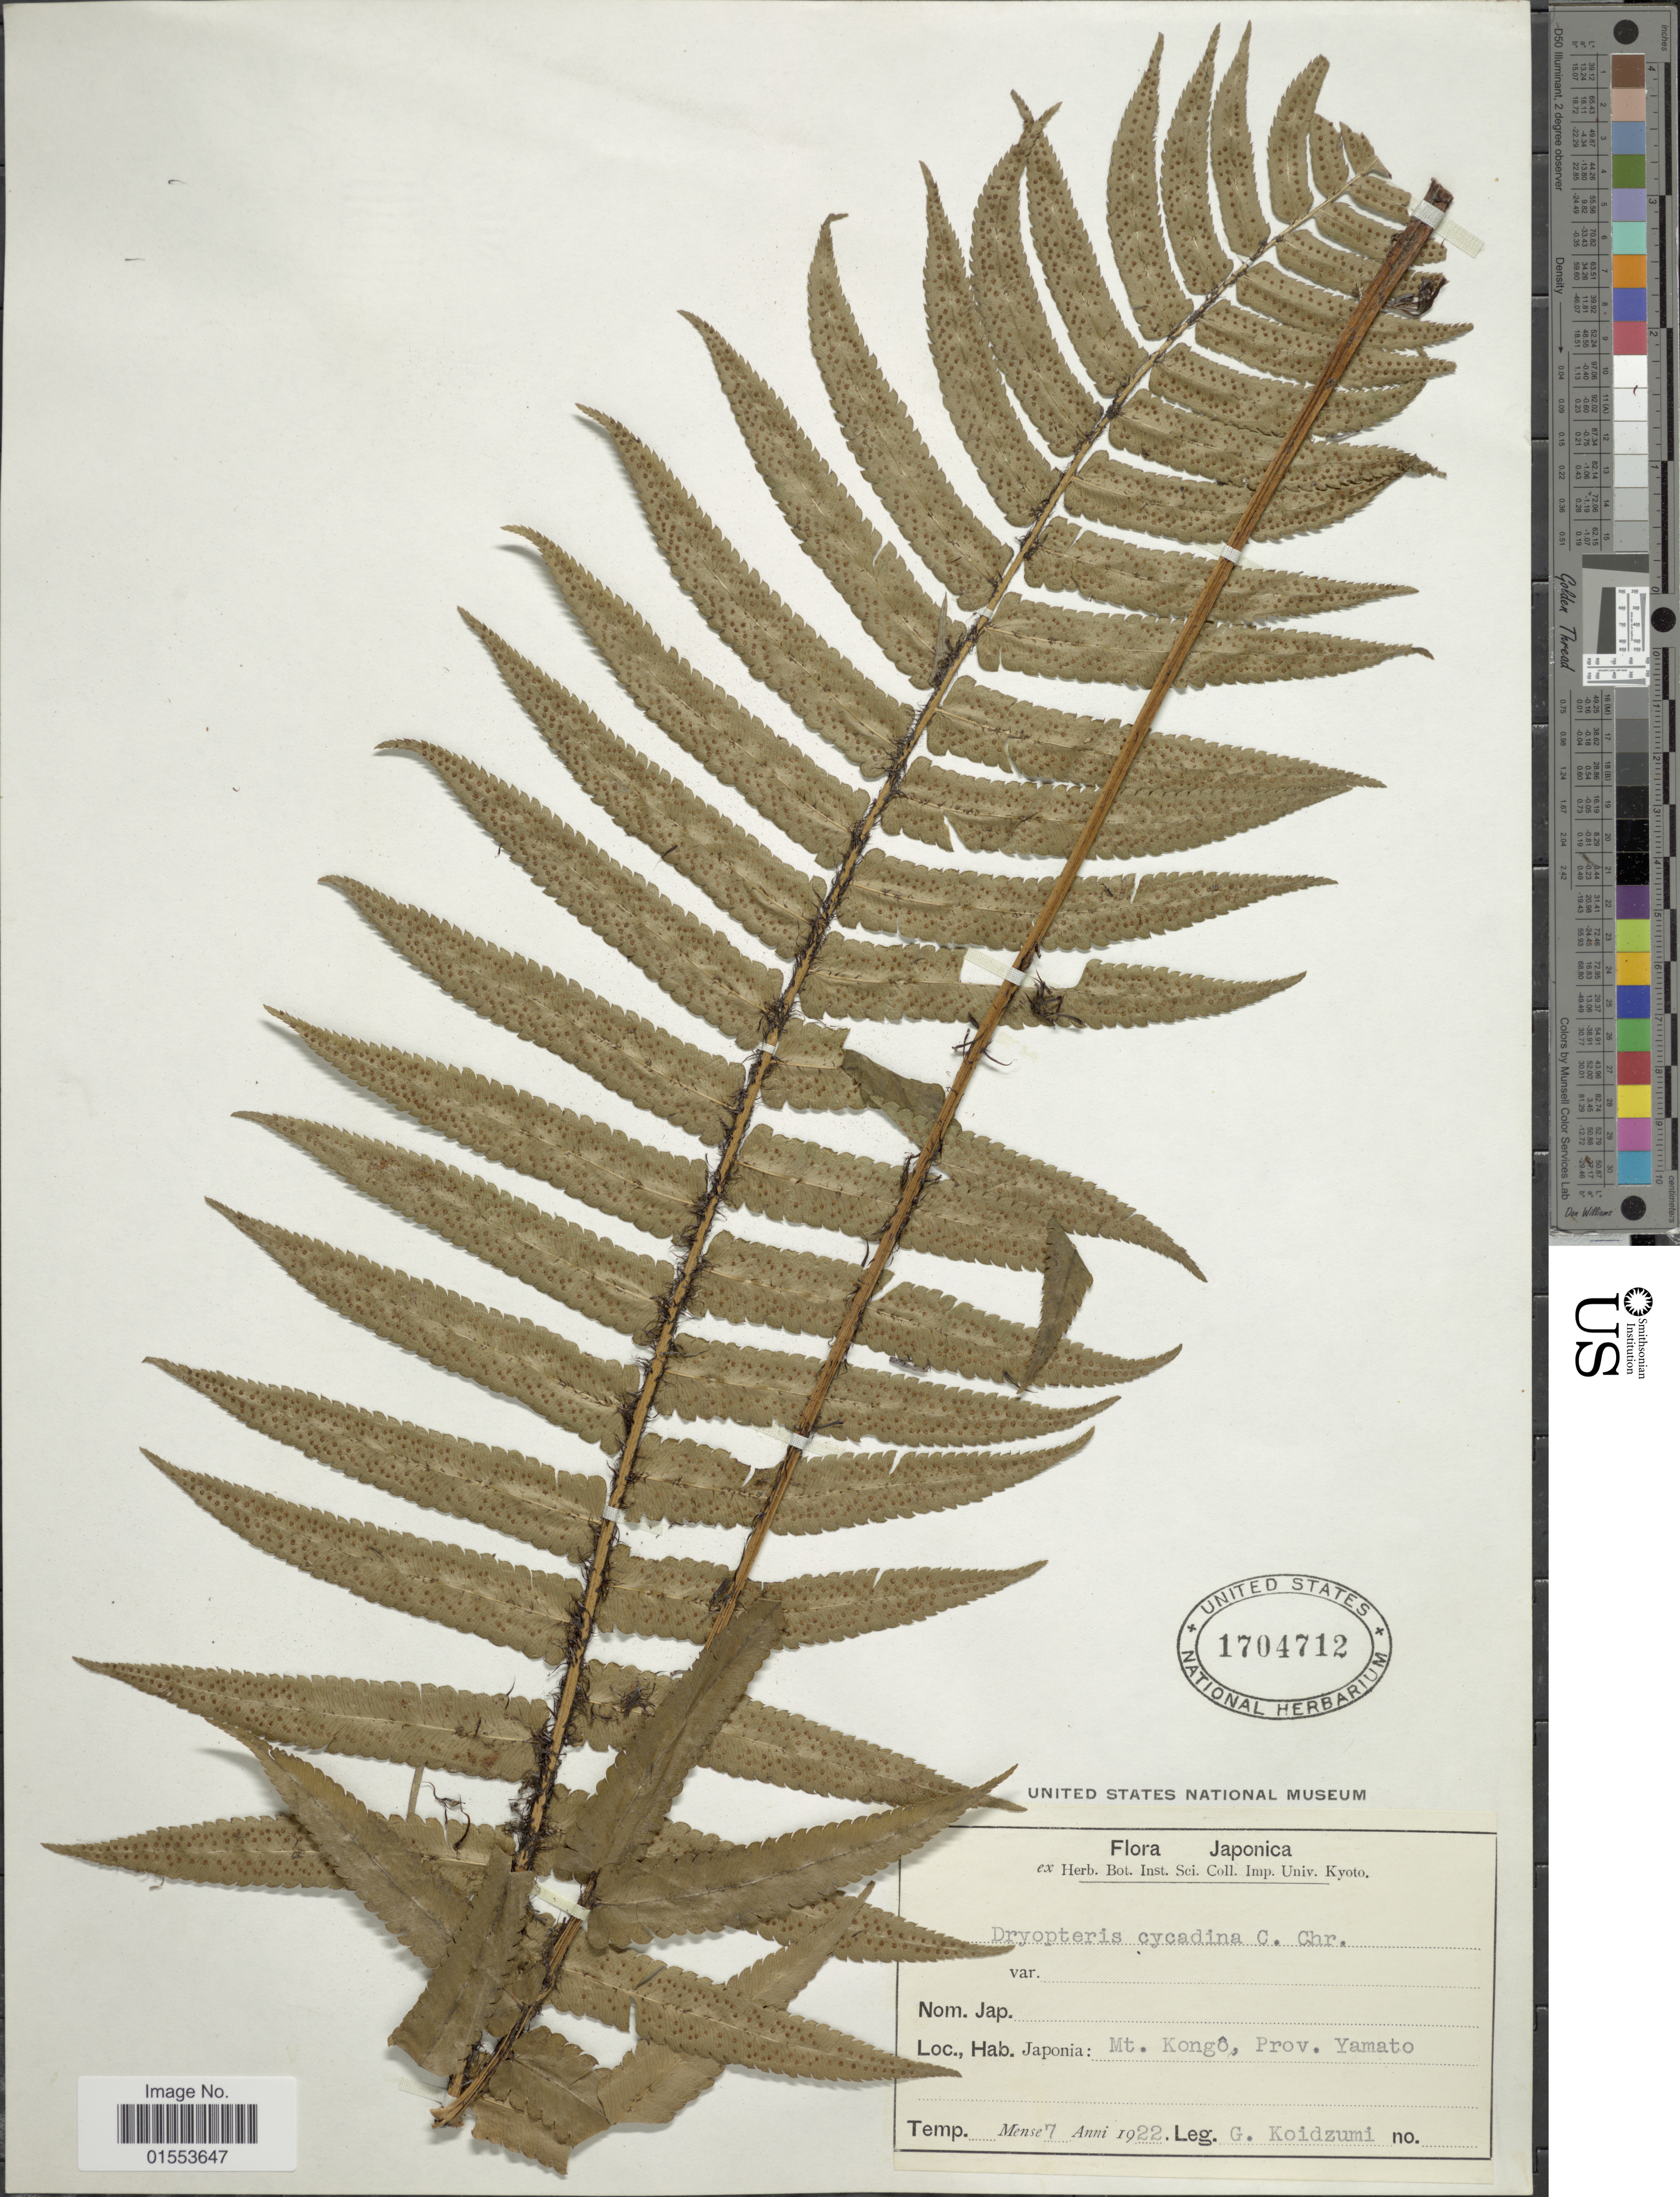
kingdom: Plantae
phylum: Tracheophyta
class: Polypodiopsida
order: Polypodiales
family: Dryopteridaceae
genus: Dryopteris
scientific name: Dryopteris atrata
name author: (Wall. ex Kunze) Ching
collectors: G. Koidzumi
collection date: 1922-07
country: Japan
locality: Japonia: Mt. Kongo, Prov. Yamato.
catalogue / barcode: US 1704712